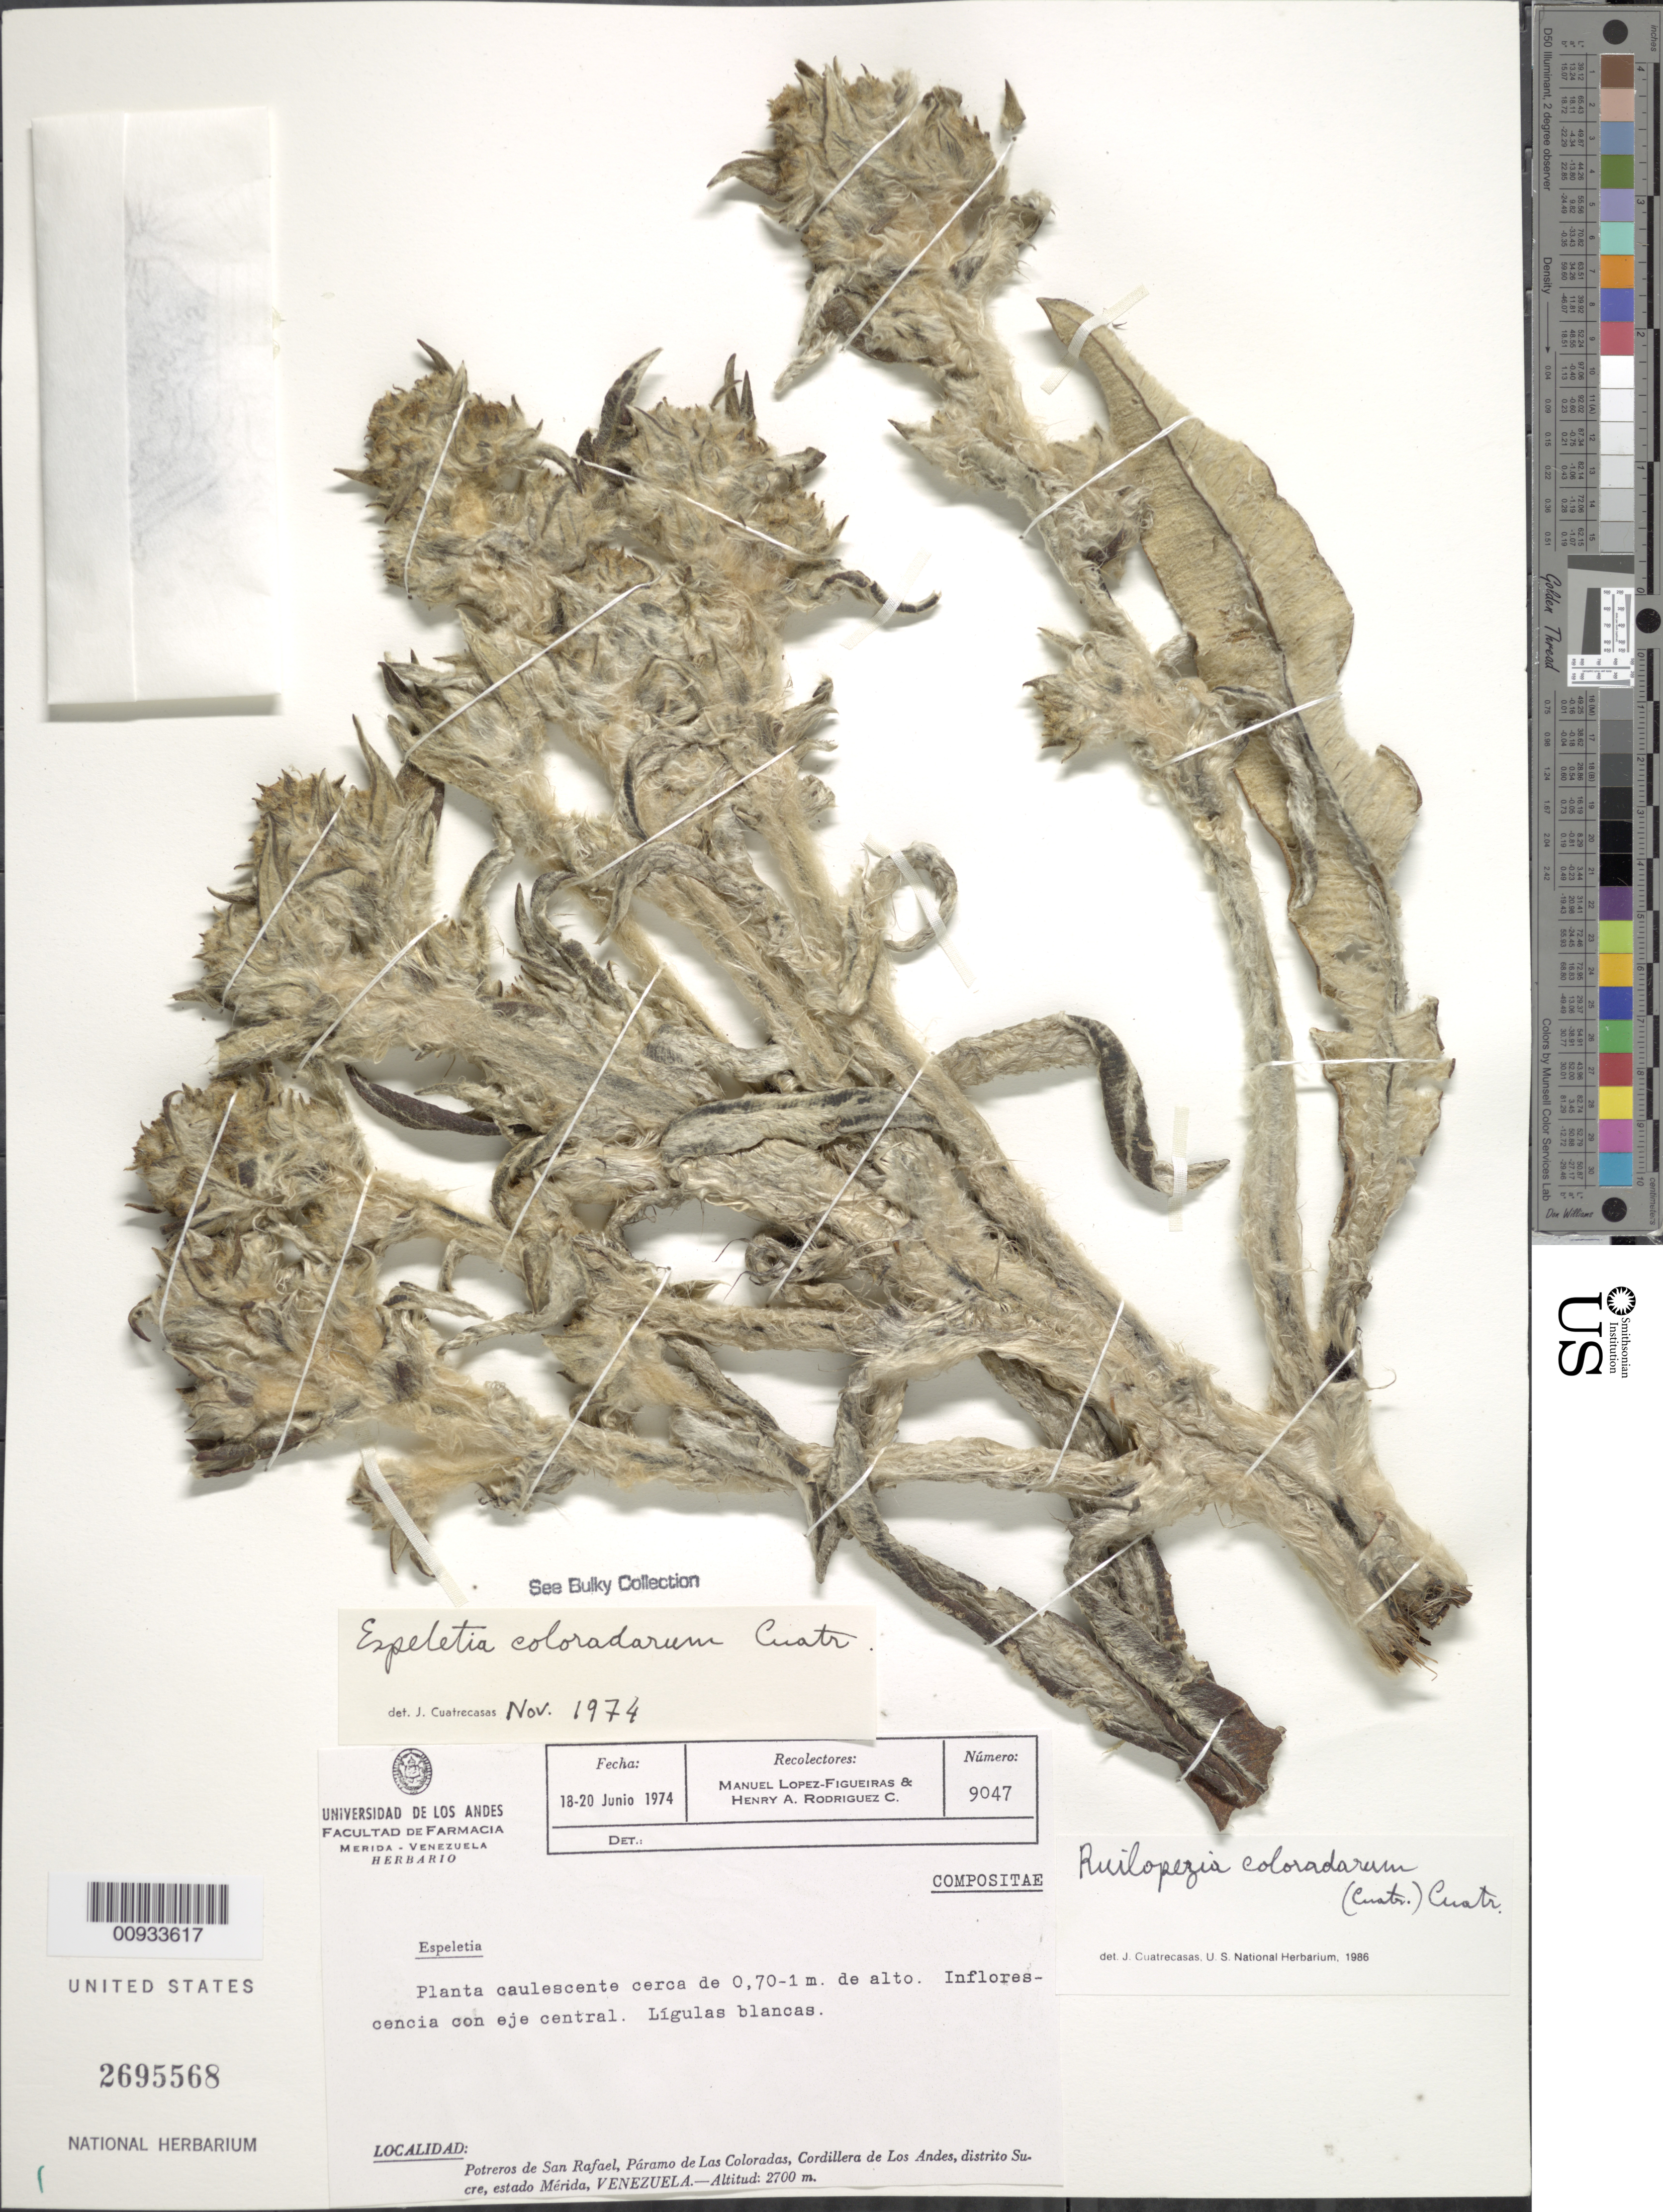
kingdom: Plantae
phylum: Tracheophyta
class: Magnoliopsida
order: Asterales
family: Asteraceae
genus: Ruilopezia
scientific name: Ruilopezia coloradarum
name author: (Cuatrec.) Cuatrec.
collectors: M. López Figueiras & H. Rodriguez-Carrasquero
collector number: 9047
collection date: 1974-06-18/1974-06-20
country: Venezuela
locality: Potreros de San San Rafael, Paramo de Las Coloradas, Cordillera de Los Andes, Distrito Sucre, Estado Merida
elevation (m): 2700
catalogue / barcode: US 2695568